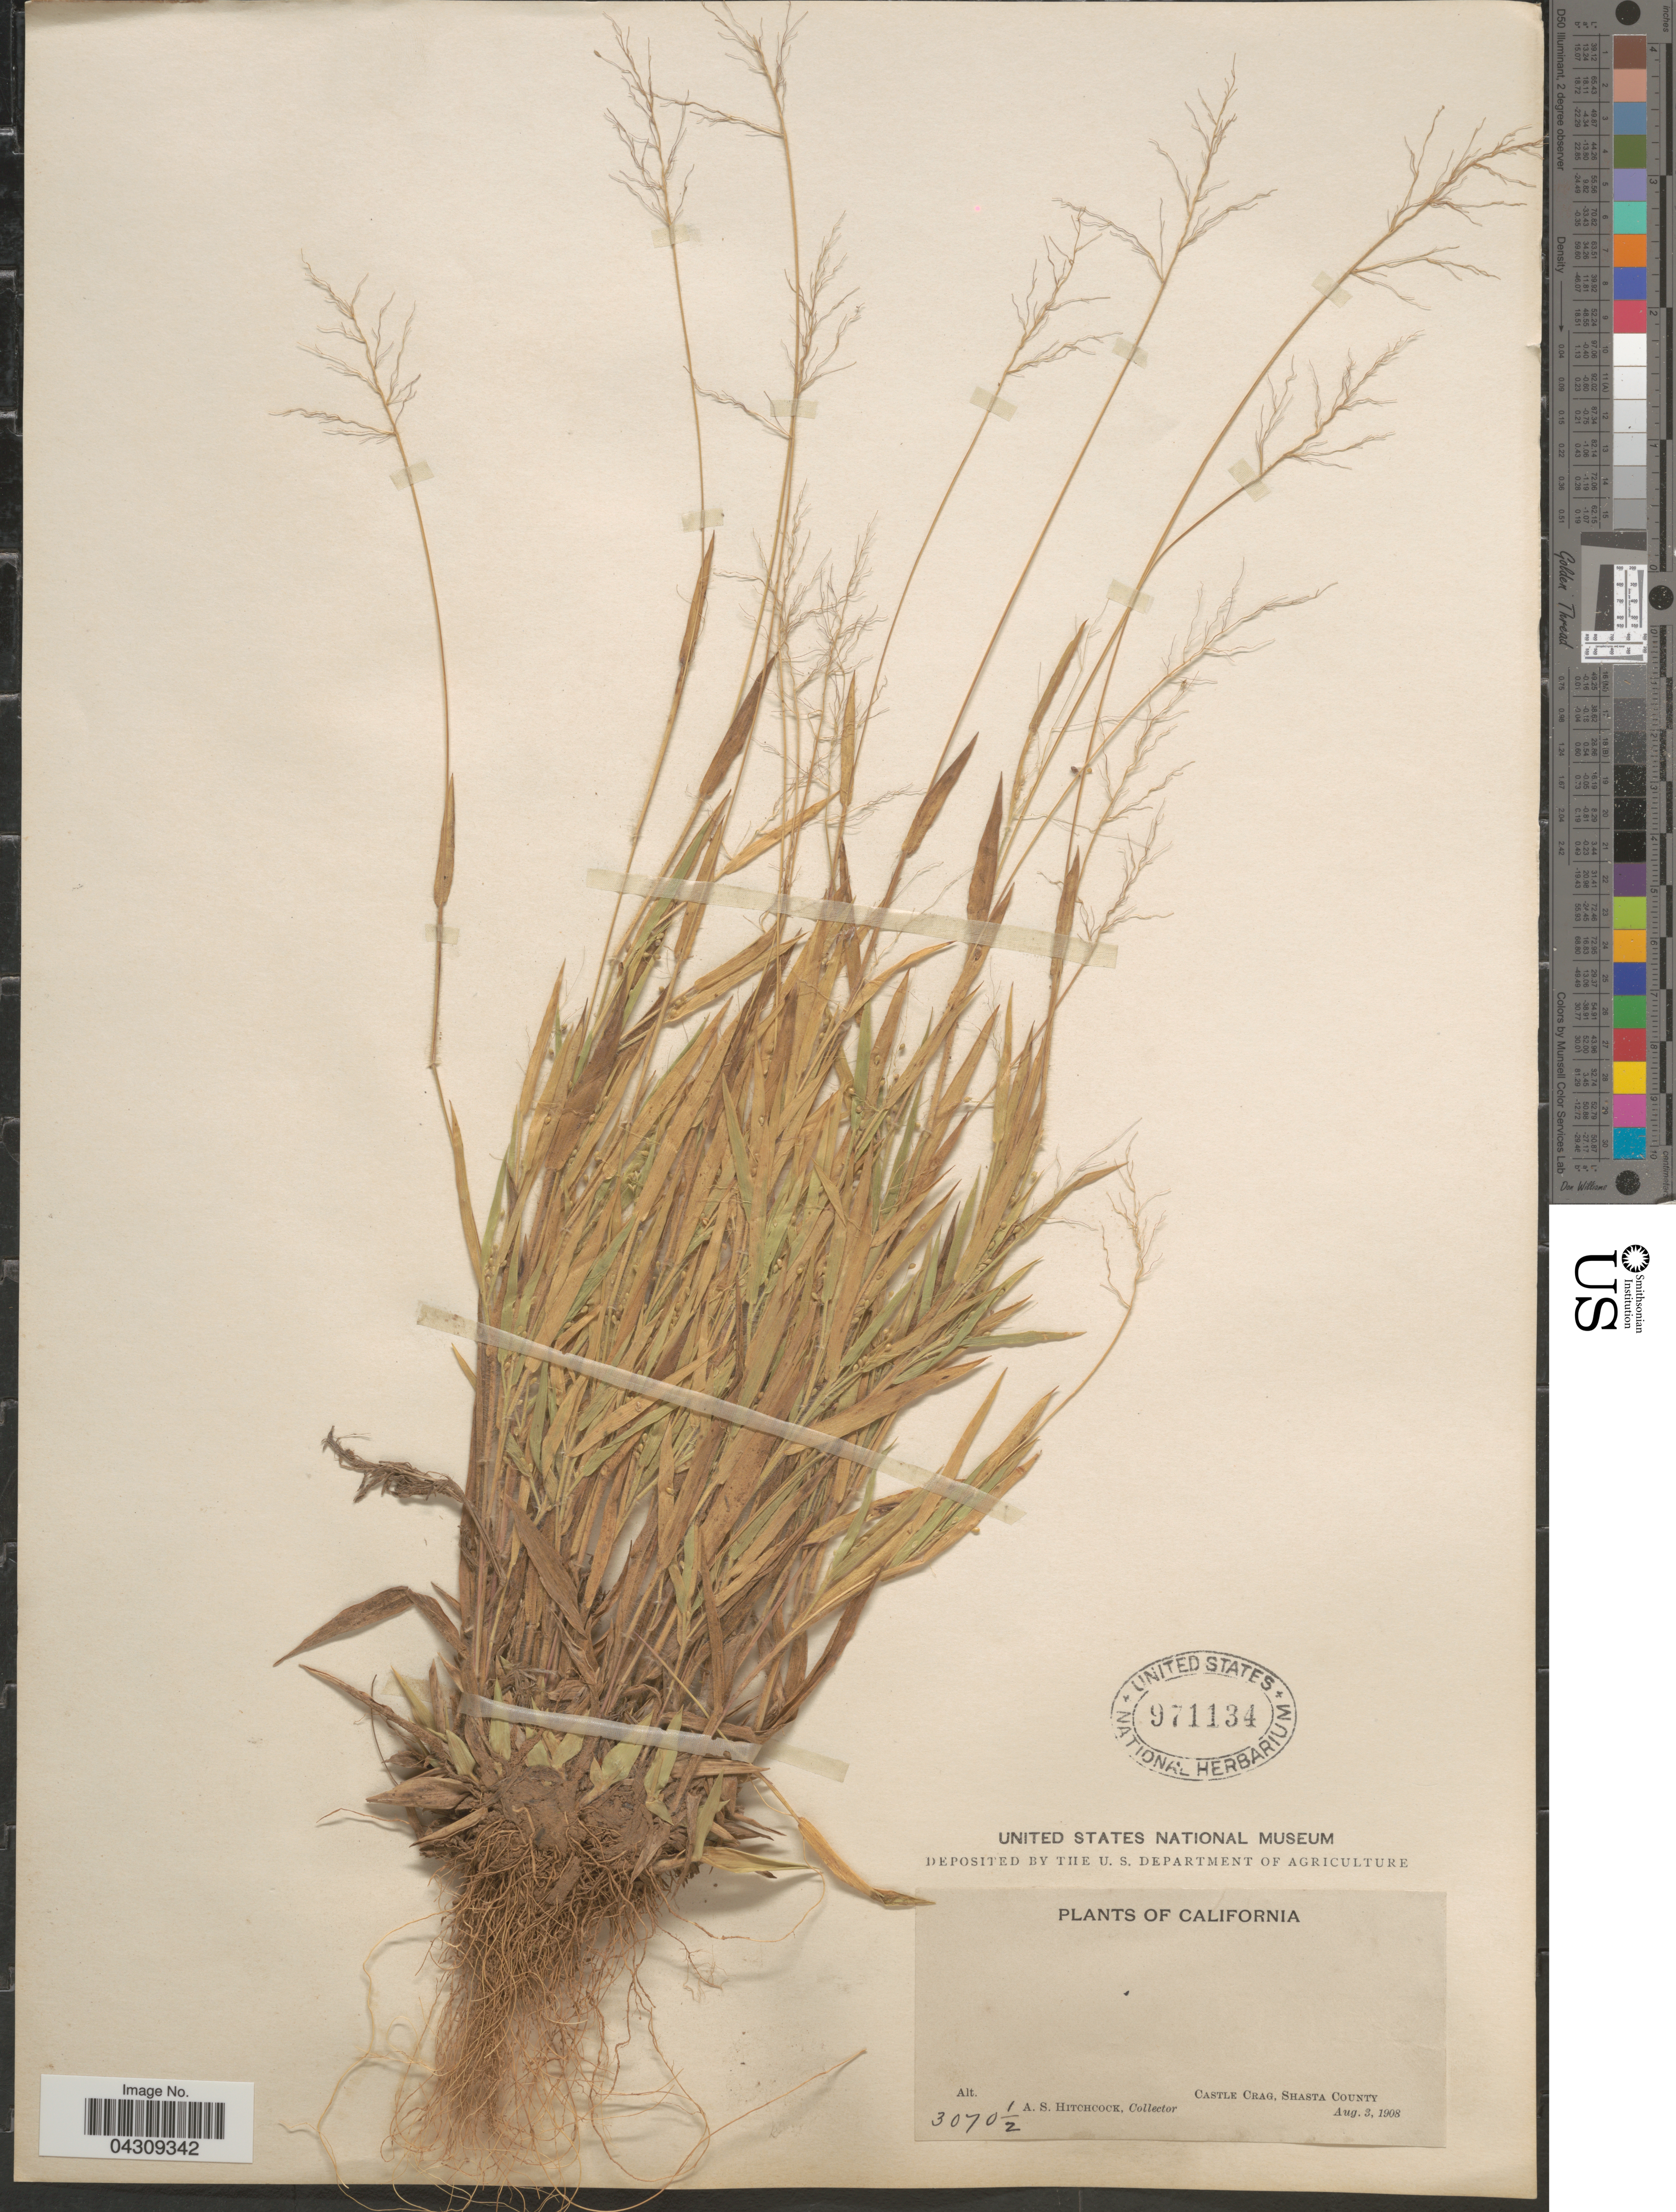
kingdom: Plantae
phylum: Tracheophyta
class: Liliopsida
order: Poales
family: Poaceae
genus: Dichanthelium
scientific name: Dichanthelium acuminatum var. acuminatum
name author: (Sw.) Gould & C.A. Clark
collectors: A. S. Hitchcock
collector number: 3070½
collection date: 1908-08-03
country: United States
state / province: California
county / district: Shasta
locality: Castle Crag, Shasta County.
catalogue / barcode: US 971134